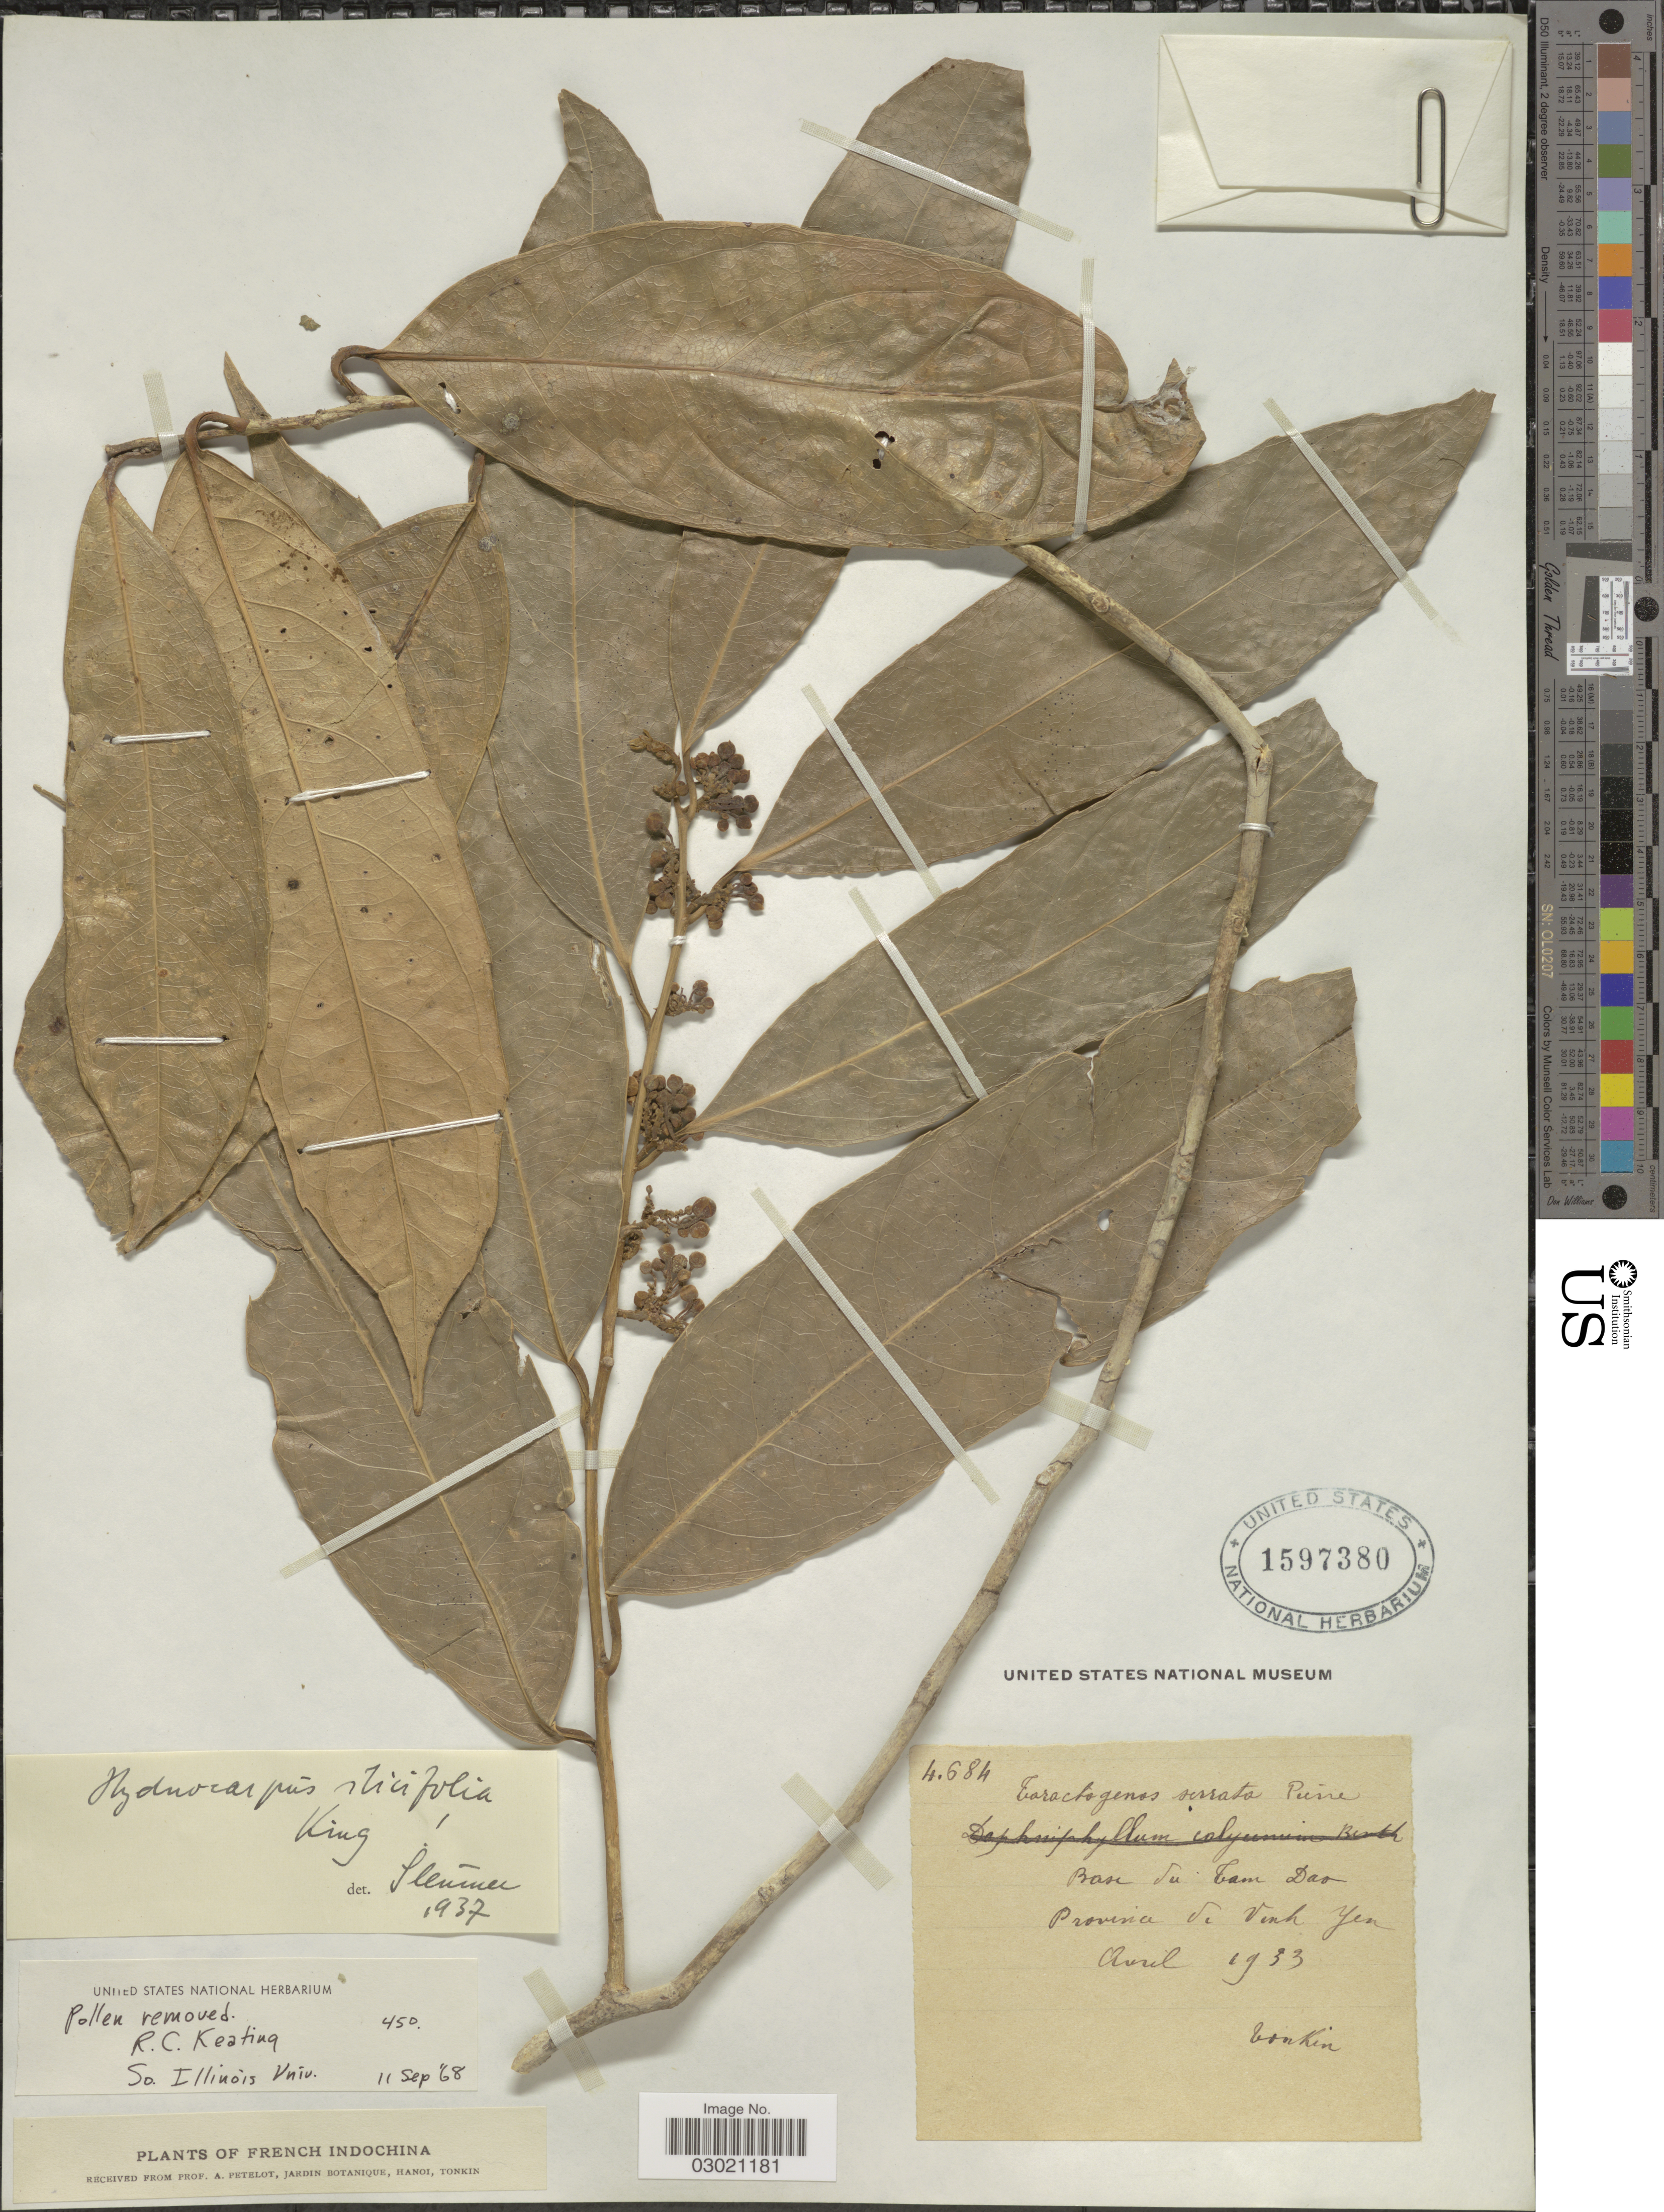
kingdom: Plantae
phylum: Tracheophyta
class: Magnoliopsida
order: Malpighiales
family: Achariaceae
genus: Hydnocarpus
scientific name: Hydnocarpus ilicifolius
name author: R.M. King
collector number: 4684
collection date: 1933-04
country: Vietnam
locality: French Indochina, Base du Tam Dao, Provincia de Vinh Yen.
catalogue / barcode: US 1597380